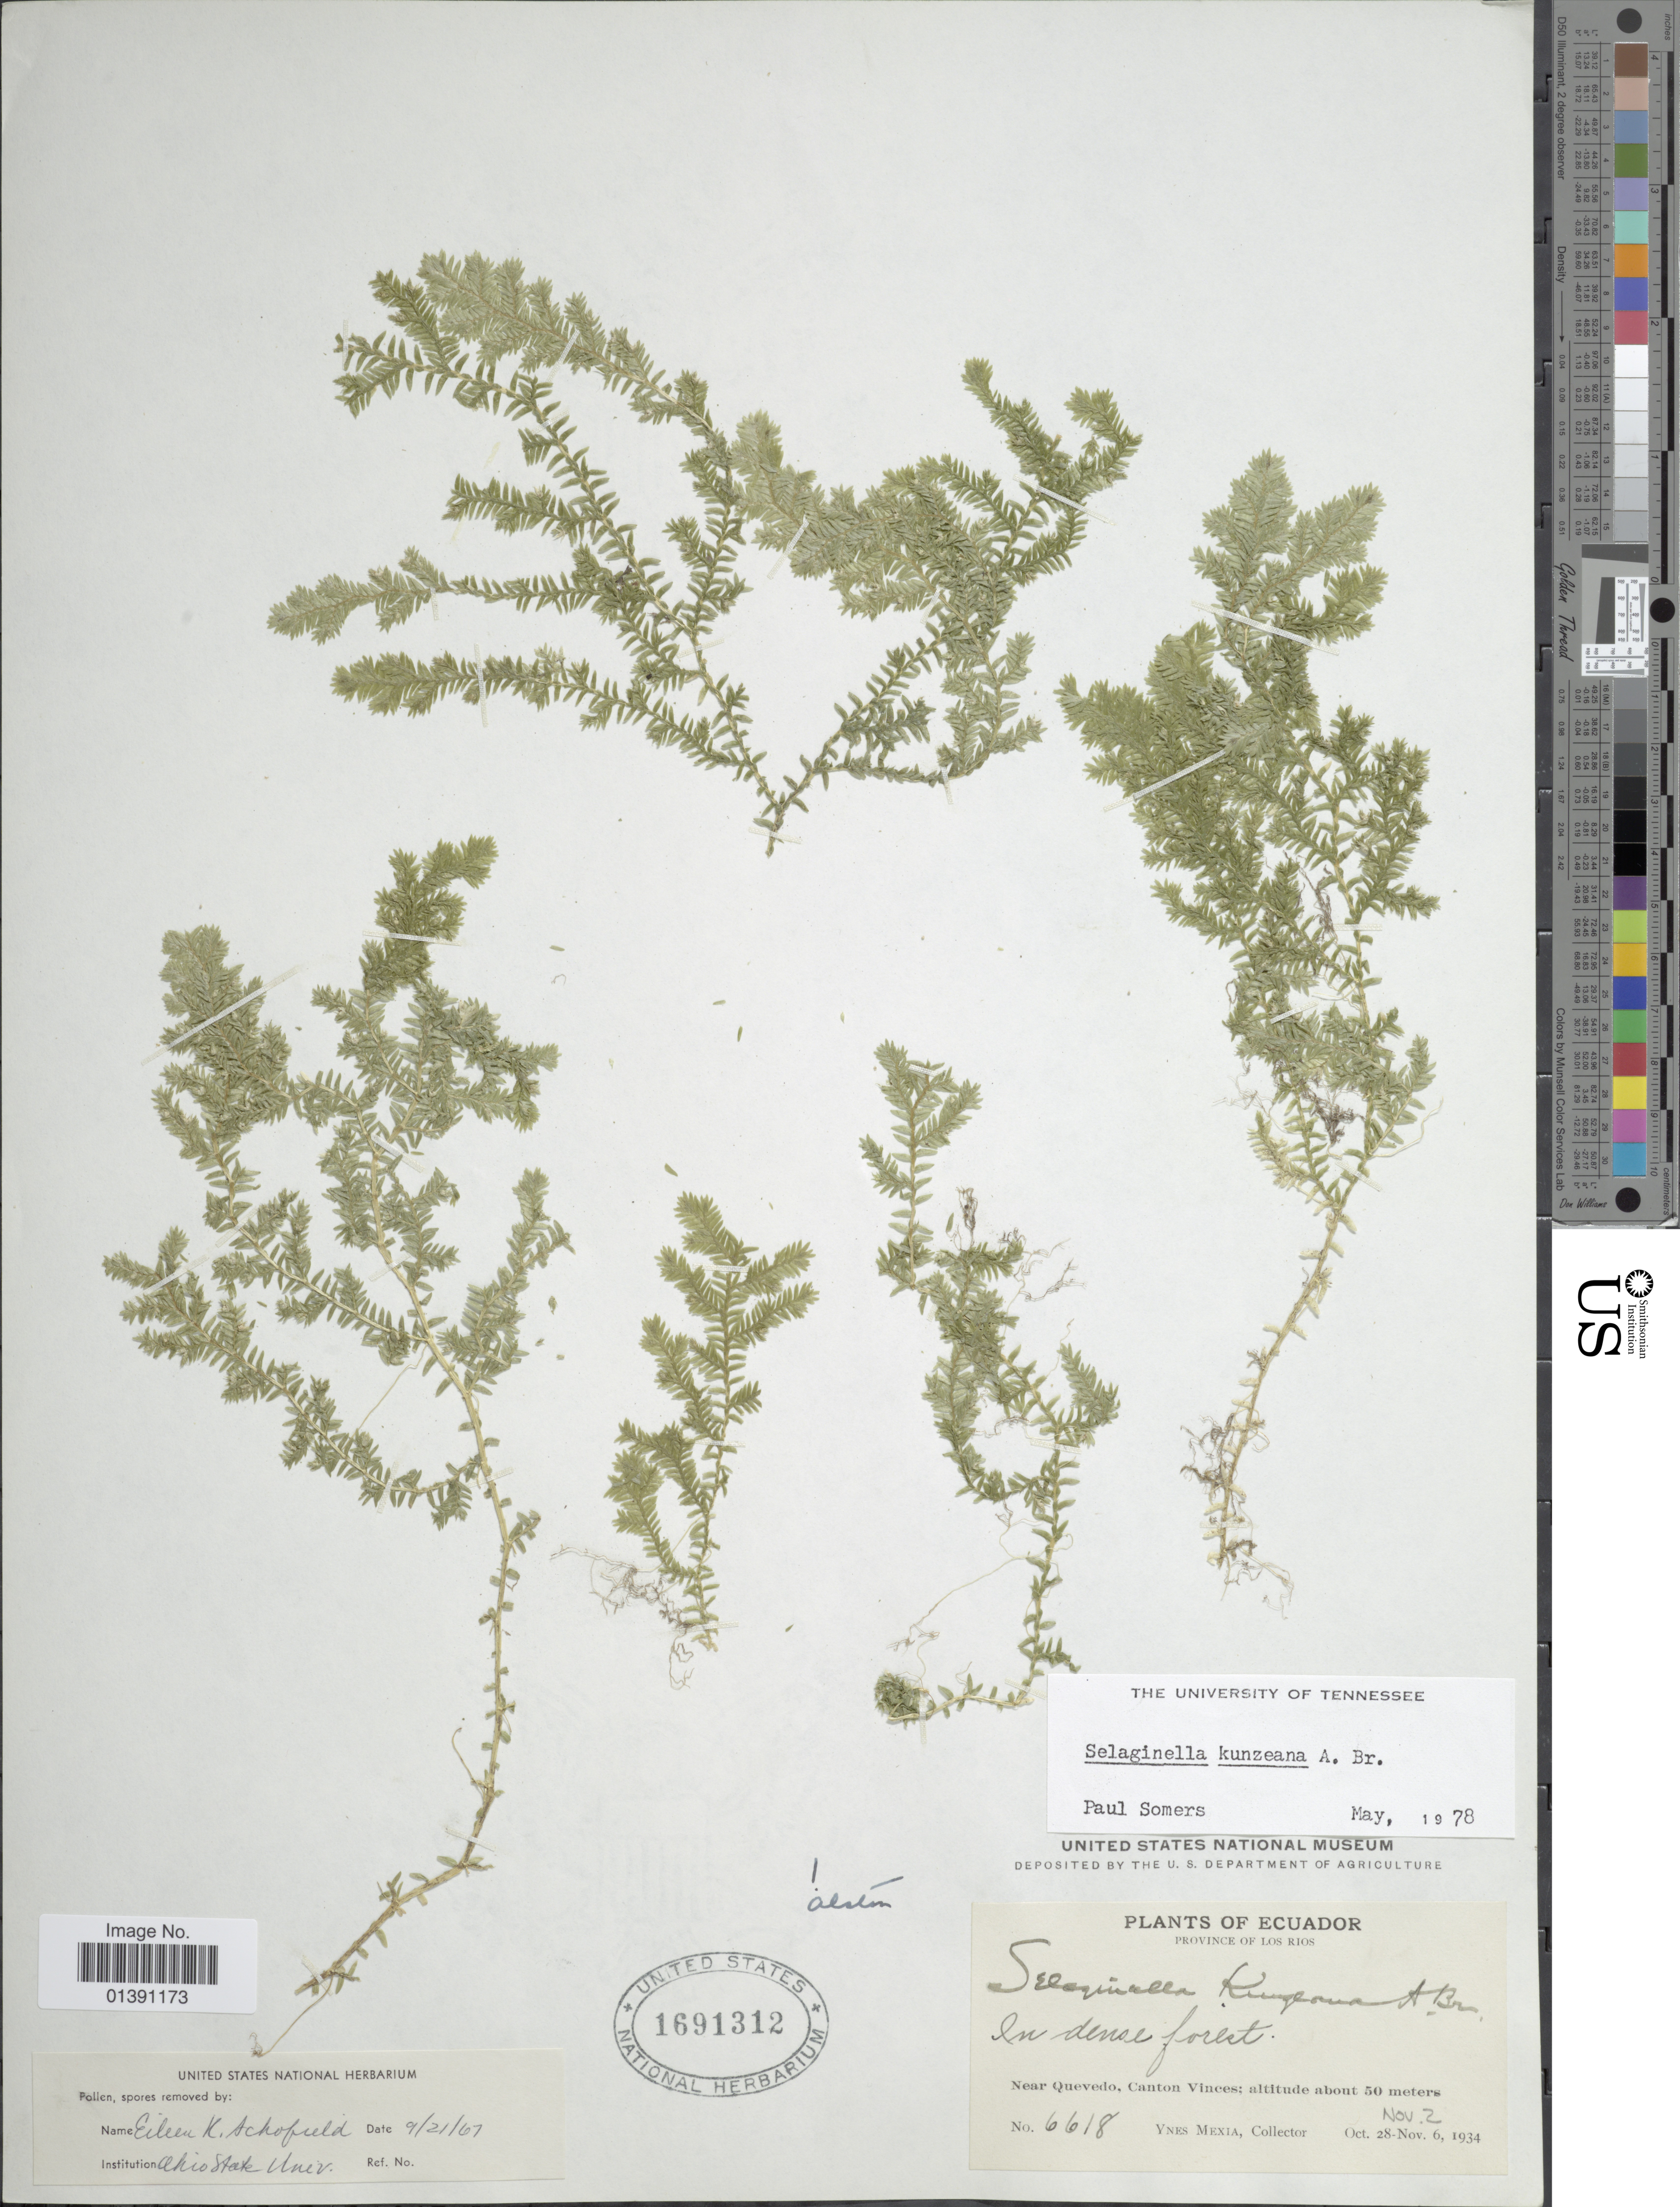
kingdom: Plantae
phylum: Tracheophyta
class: Lycopodiopsida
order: Selaginellales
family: Selaginellaceae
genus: Selaginella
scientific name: Selaginella kunzeana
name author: A. Br.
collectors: Y. Mexia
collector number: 6618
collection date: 1934-11-02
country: Ecuador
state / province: Los Ríos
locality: Near Quevedo, Canton Vinces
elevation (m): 50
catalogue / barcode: US 1691312